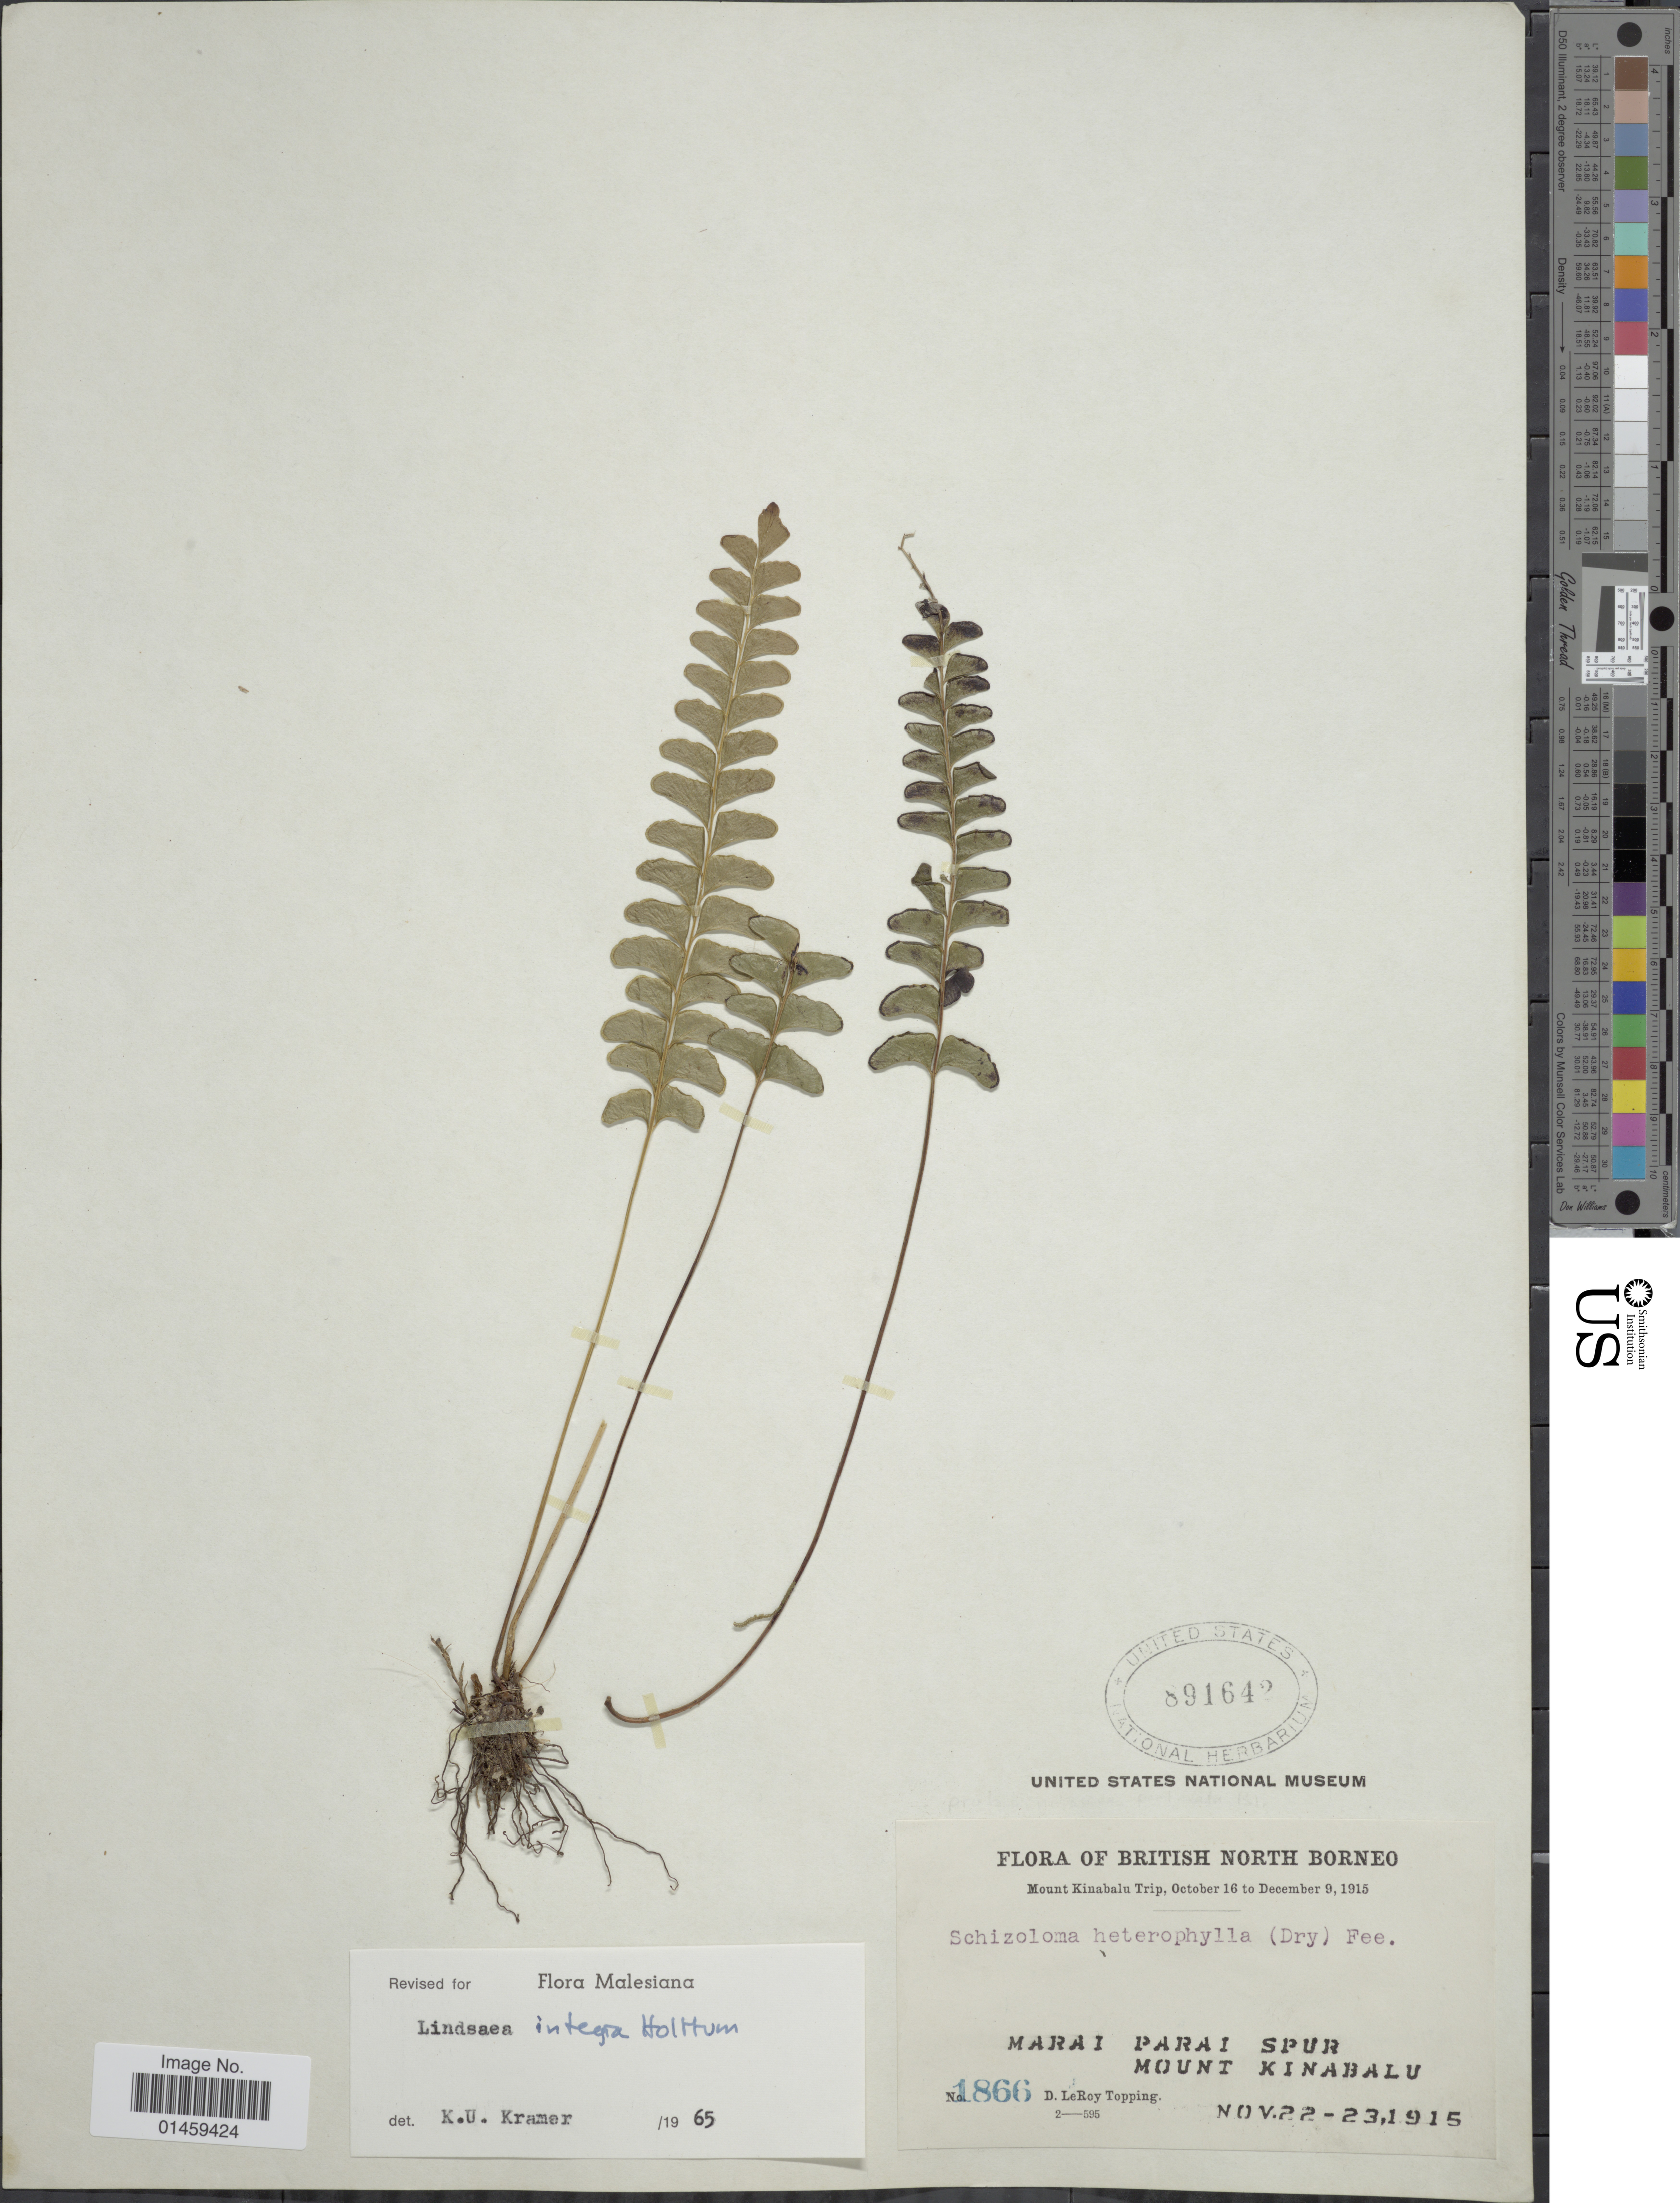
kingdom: Plantae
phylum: Tracheophyta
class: Polypodiopsida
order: Polypodiales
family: Lindsaeaceae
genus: Lindsaea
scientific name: Lindsaea integra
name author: Holttum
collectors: D. L. Topping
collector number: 1866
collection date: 1915-11-22/1915-11-23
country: Malaysia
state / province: Sabah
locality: British North Borneo. Marai Parai Spur. Mount Kinabalu.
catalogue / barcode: US 891642